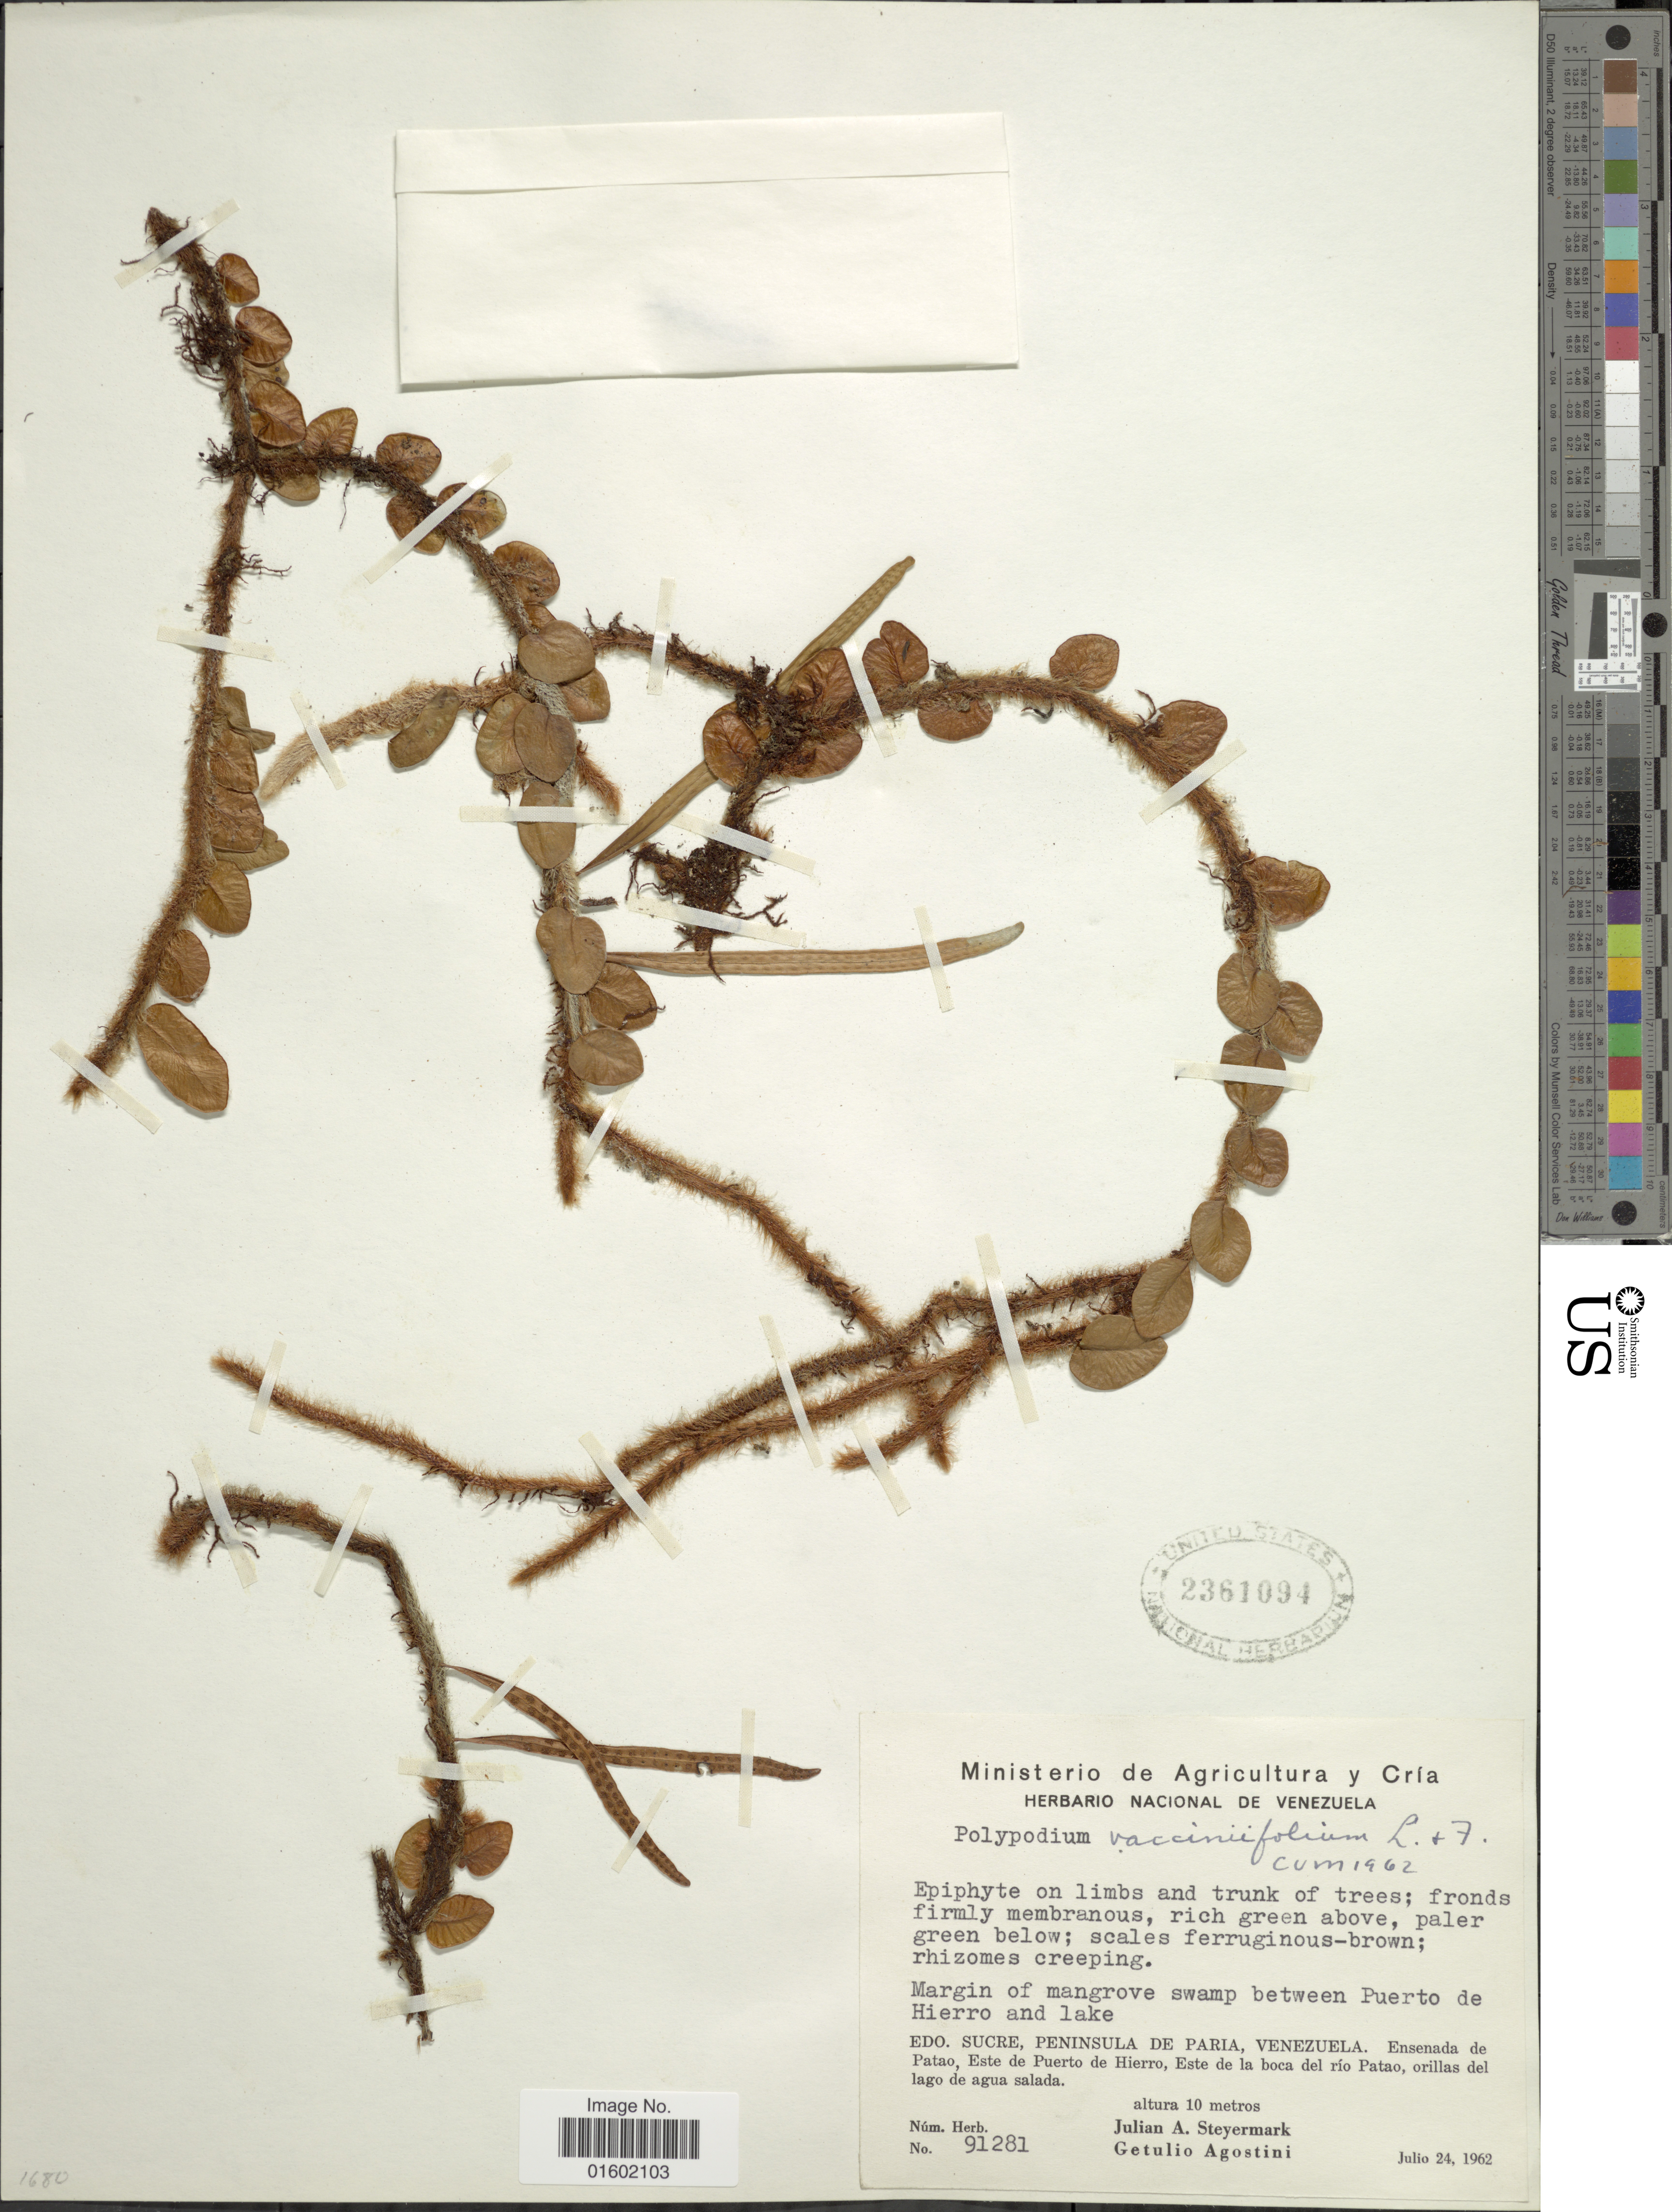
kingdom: Plantae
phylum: Tracheophyta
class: Polypodiopsida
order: Polypodiales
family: Polypodiaceae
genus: Microgramma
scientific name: Microgramma vaccinifolia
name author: (Langsd. & Fisch.) Copel.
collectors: J. Steyermark & G. Agostini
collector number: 91281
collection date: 1962-07-24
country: Venezuela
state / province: Sucre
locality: Peninsula de Paria, Ensenada de Patao, Este de Puerto de Hierro, Este de la boca del roi Patao, orillas del lago de agua salada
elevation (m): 10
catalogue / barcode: US 2361094